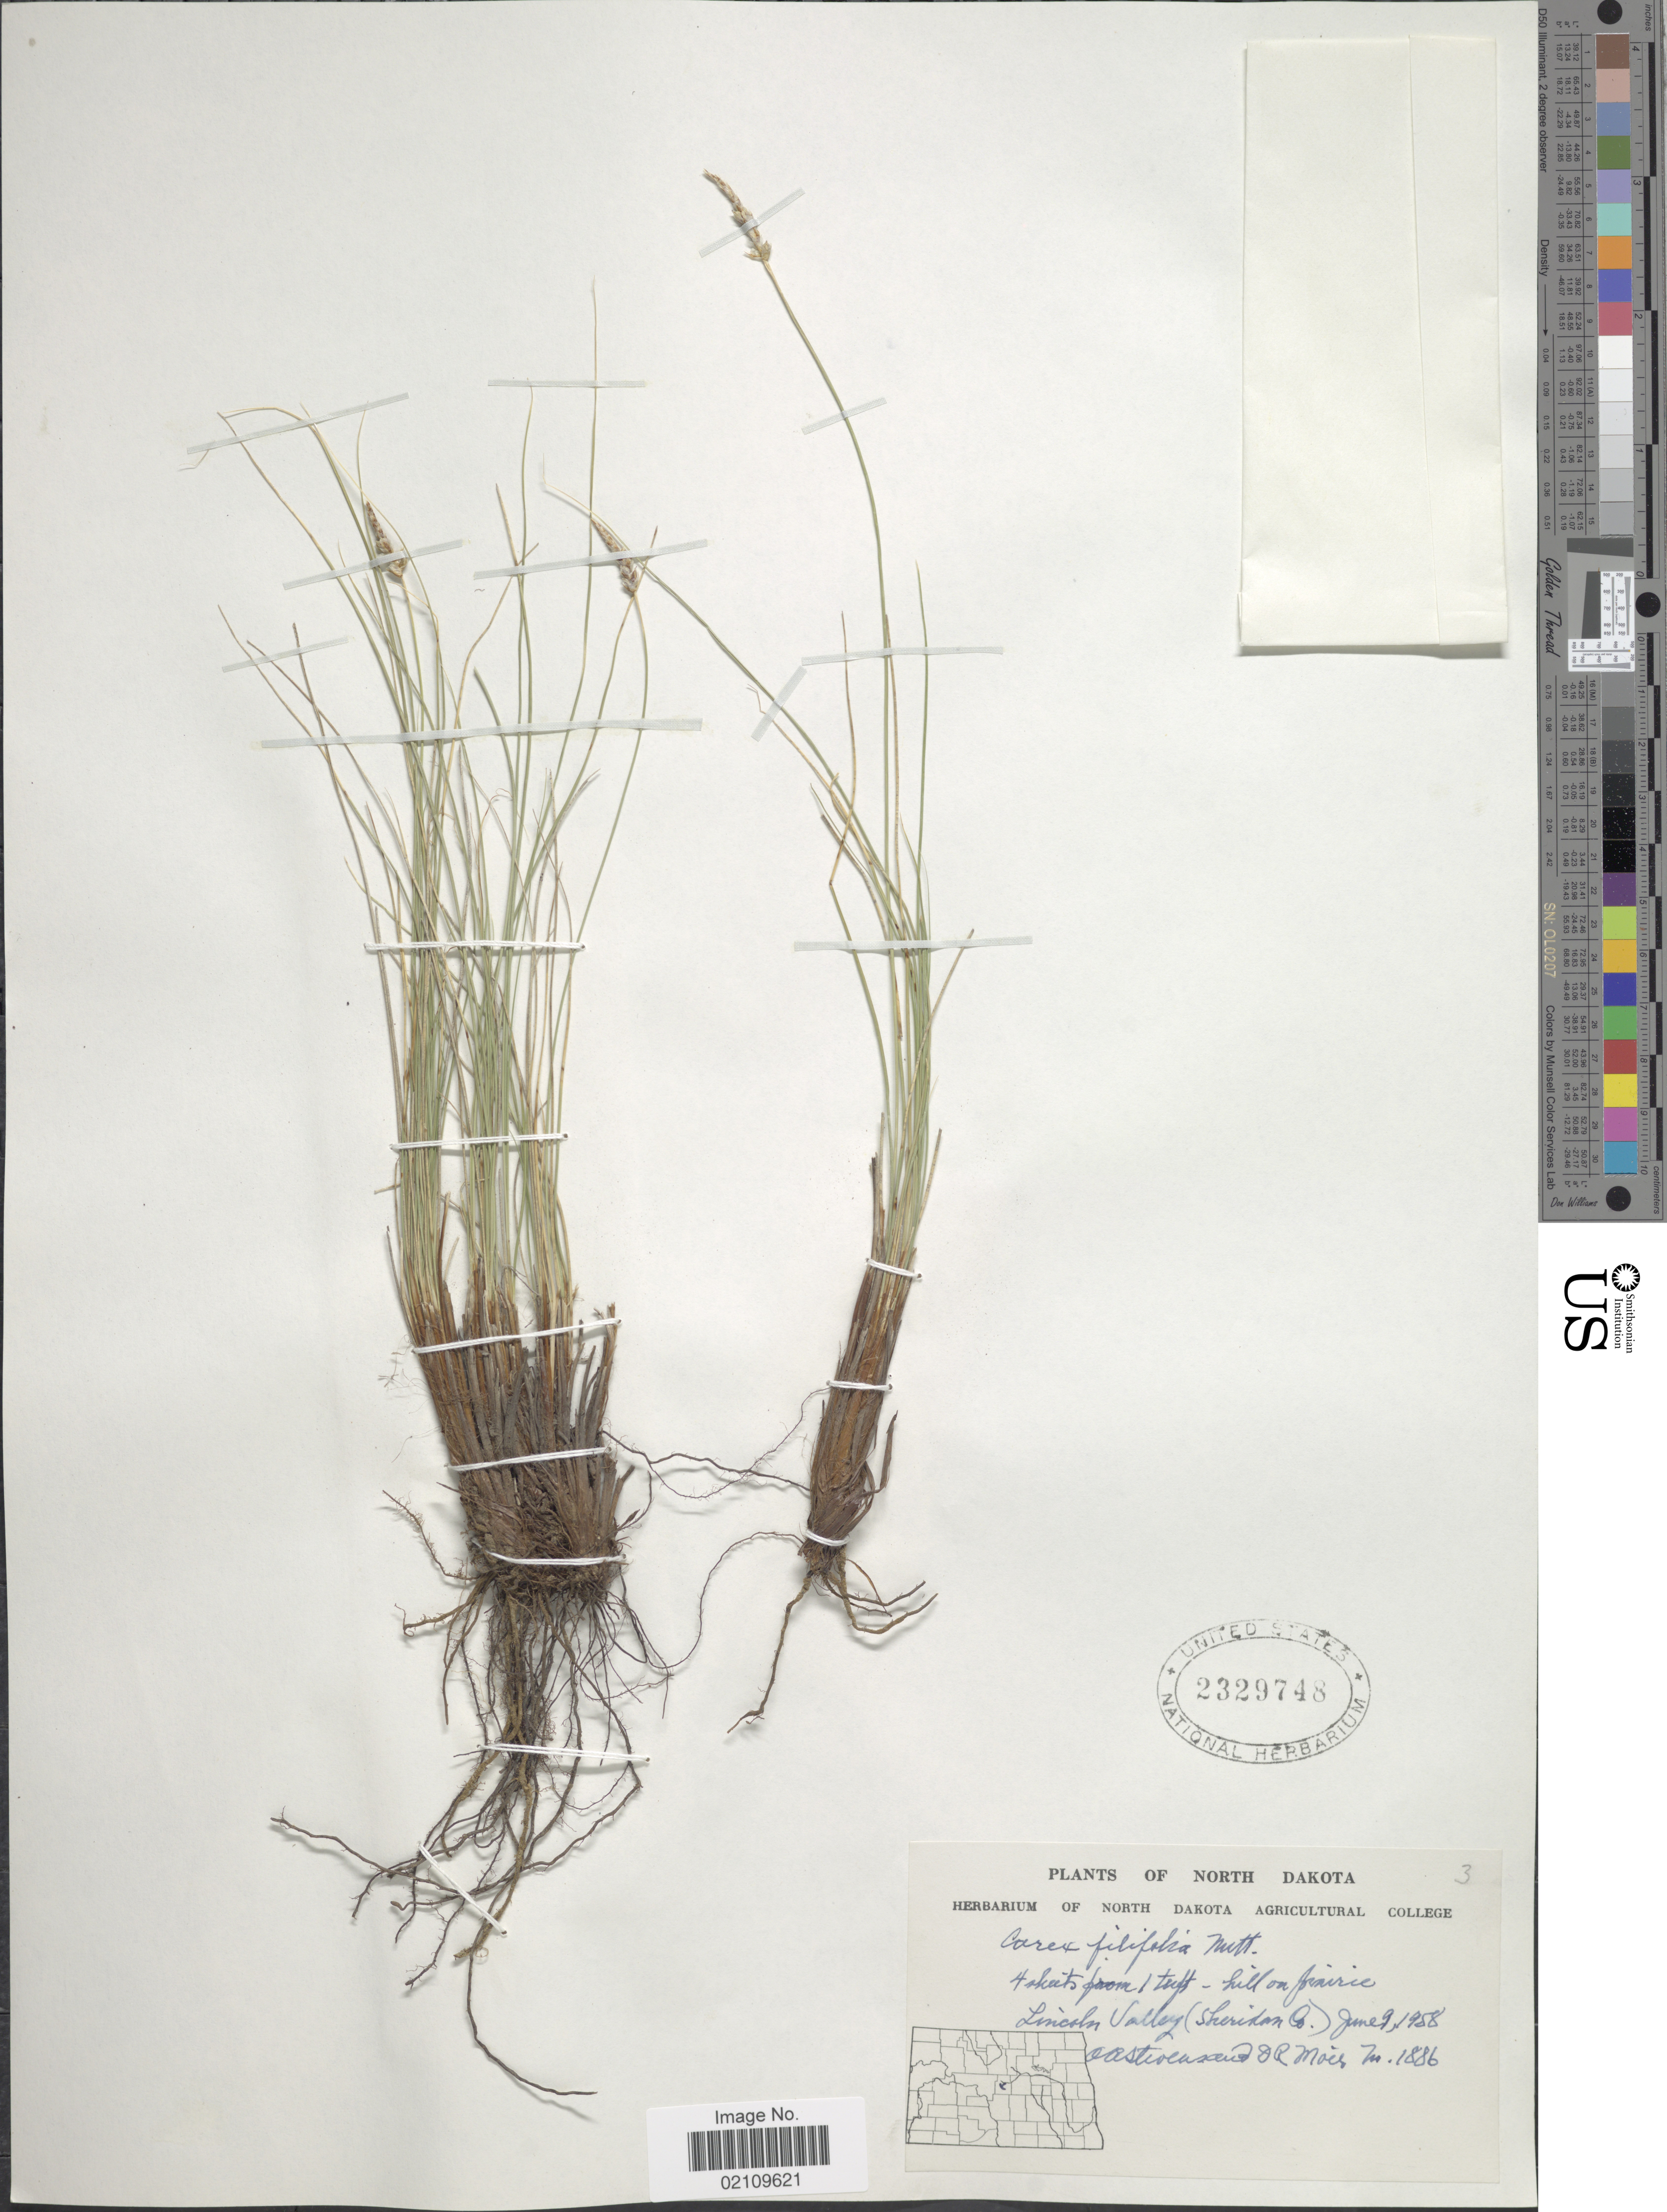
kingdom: Plantae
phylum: Tracheophyta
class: Liliopsida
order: Poales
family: Cyperaceae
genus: Carex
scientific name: Carex filifolia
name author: Nutt.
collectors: O. A. Stevens & D. Moir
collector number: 1886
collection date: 1958-06-09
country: United States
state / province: North Dakota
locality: Lincoln Valley (Sheridan Co.)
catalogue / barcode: US 2329748